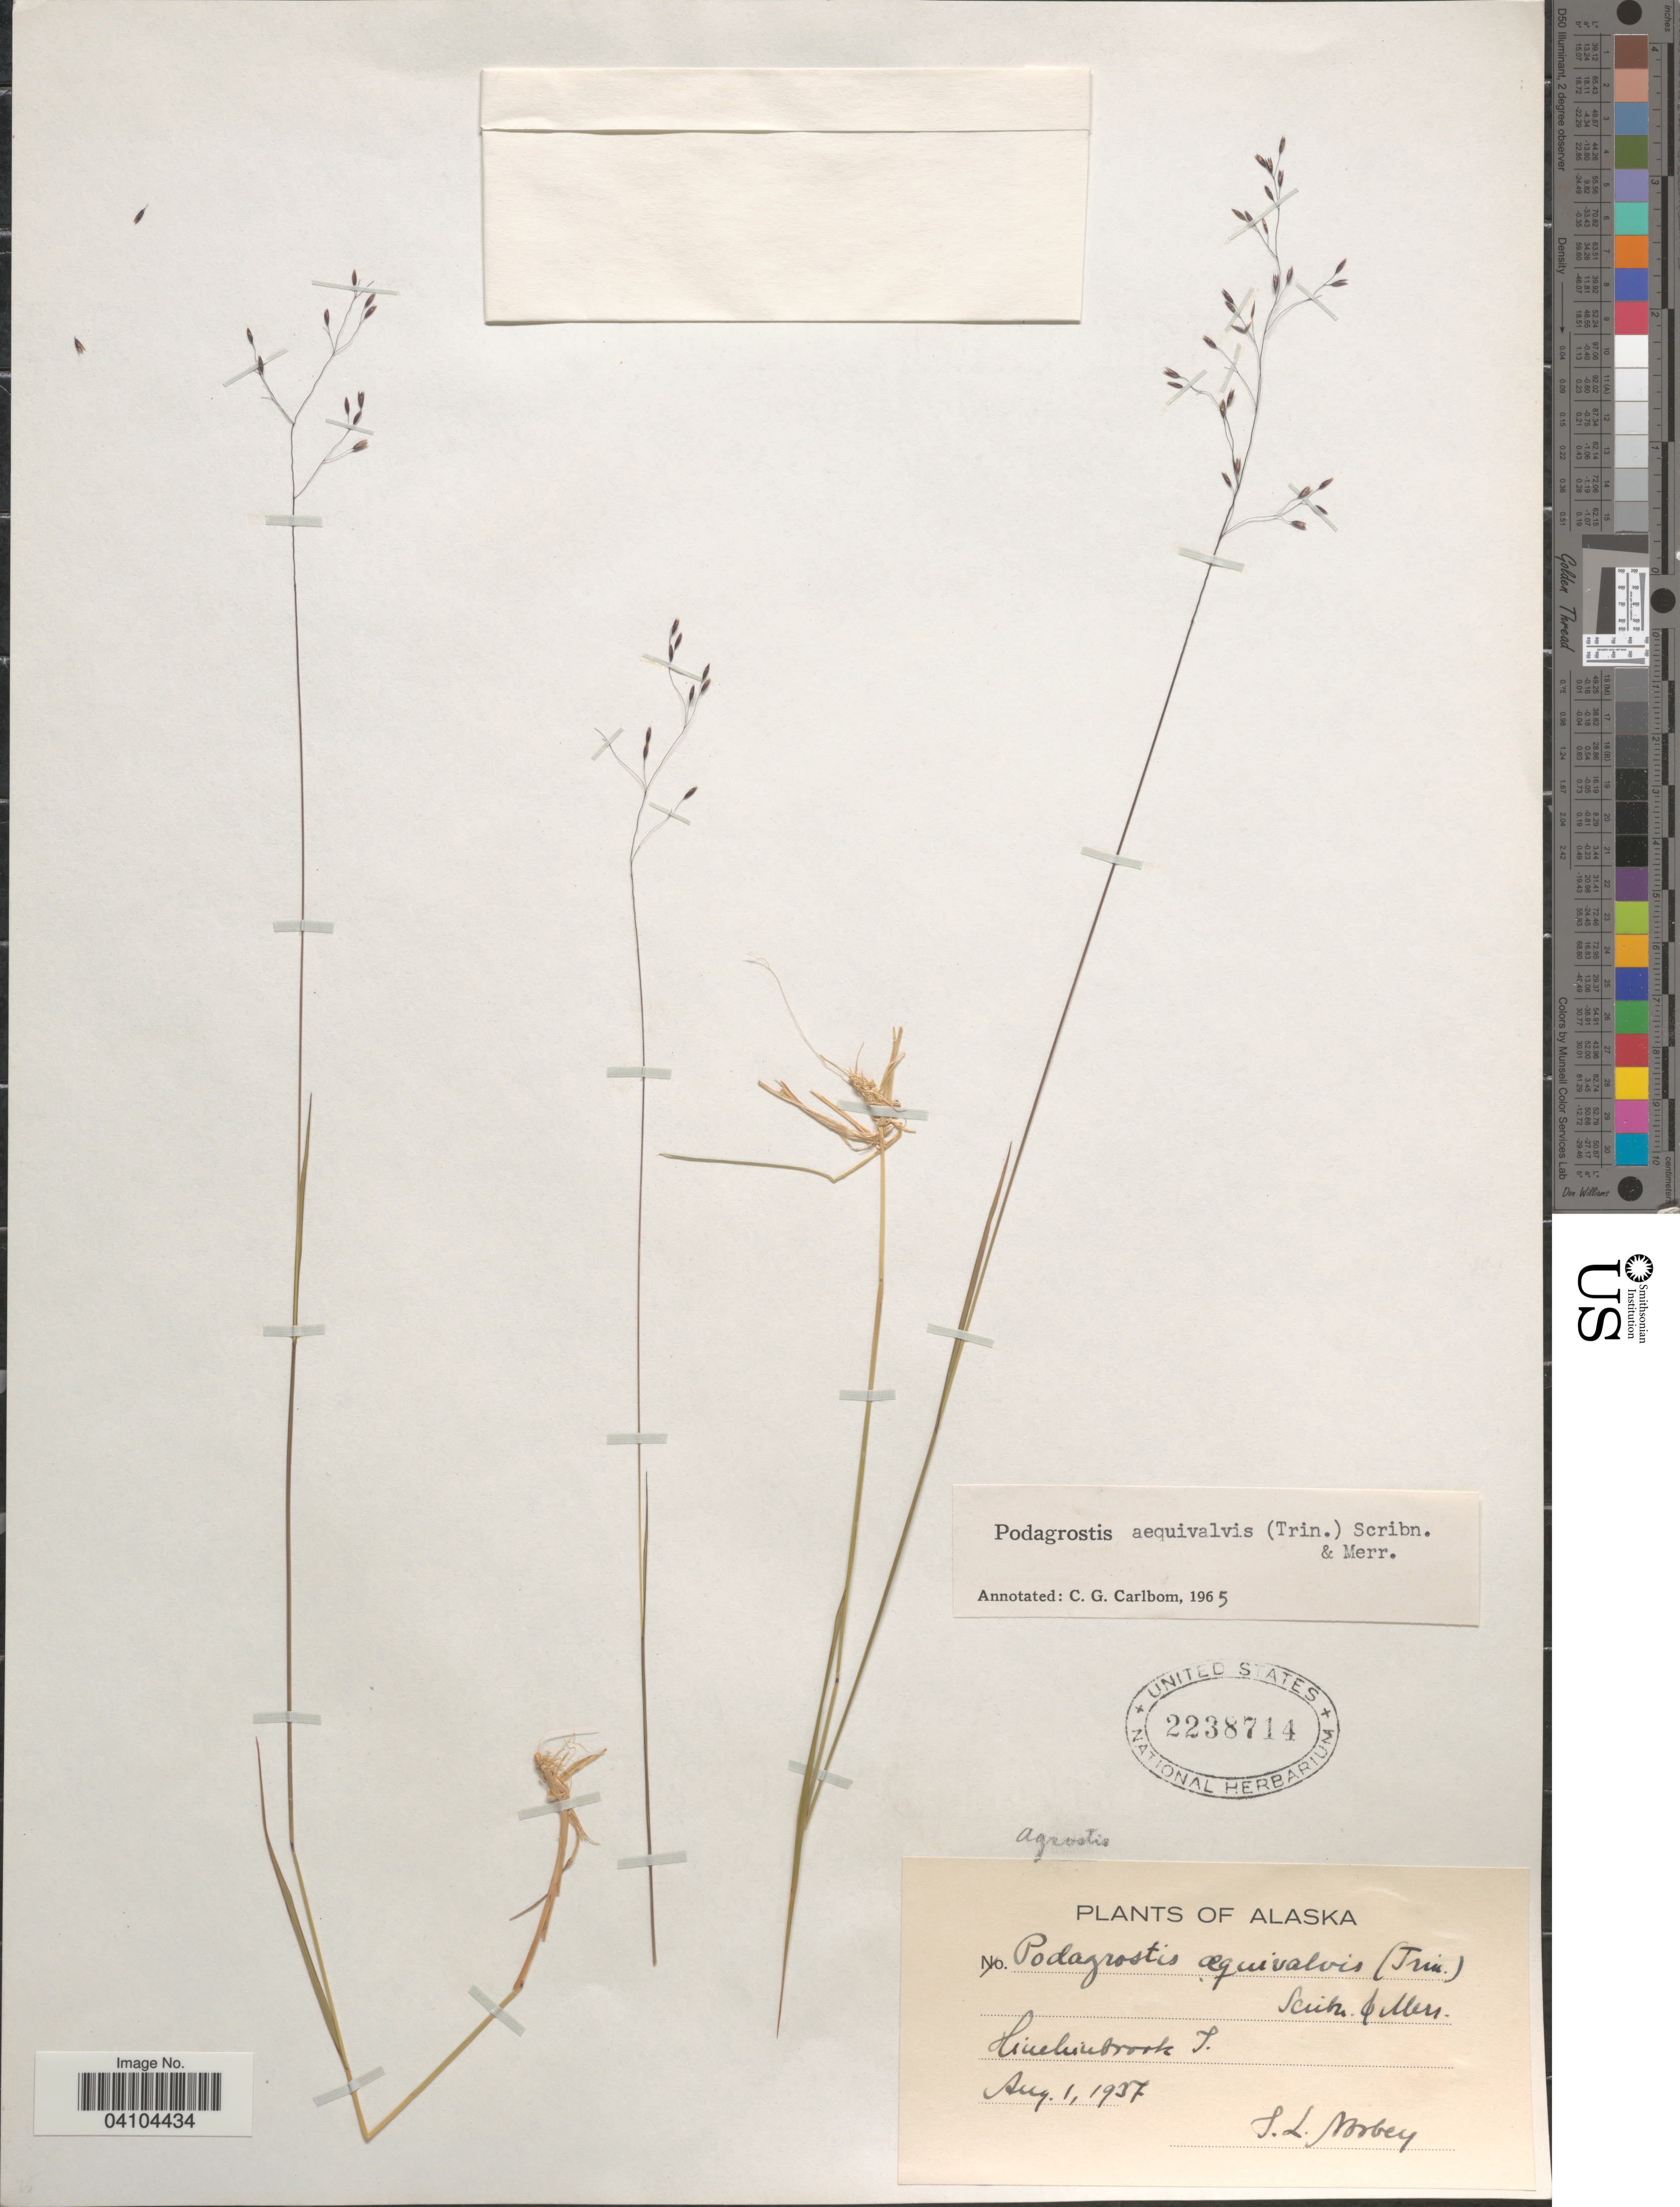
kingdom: Plantae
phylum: Tracheophyta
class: Liliopsida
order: Poales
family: Poaceae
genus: Podagrostis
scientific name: Podagrostis aequivalvis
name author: (Trin.) Scribn. & Merr.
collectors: S. Noobey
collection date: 1937-08-01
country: United States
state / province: Alaska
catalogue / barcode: US 2238714